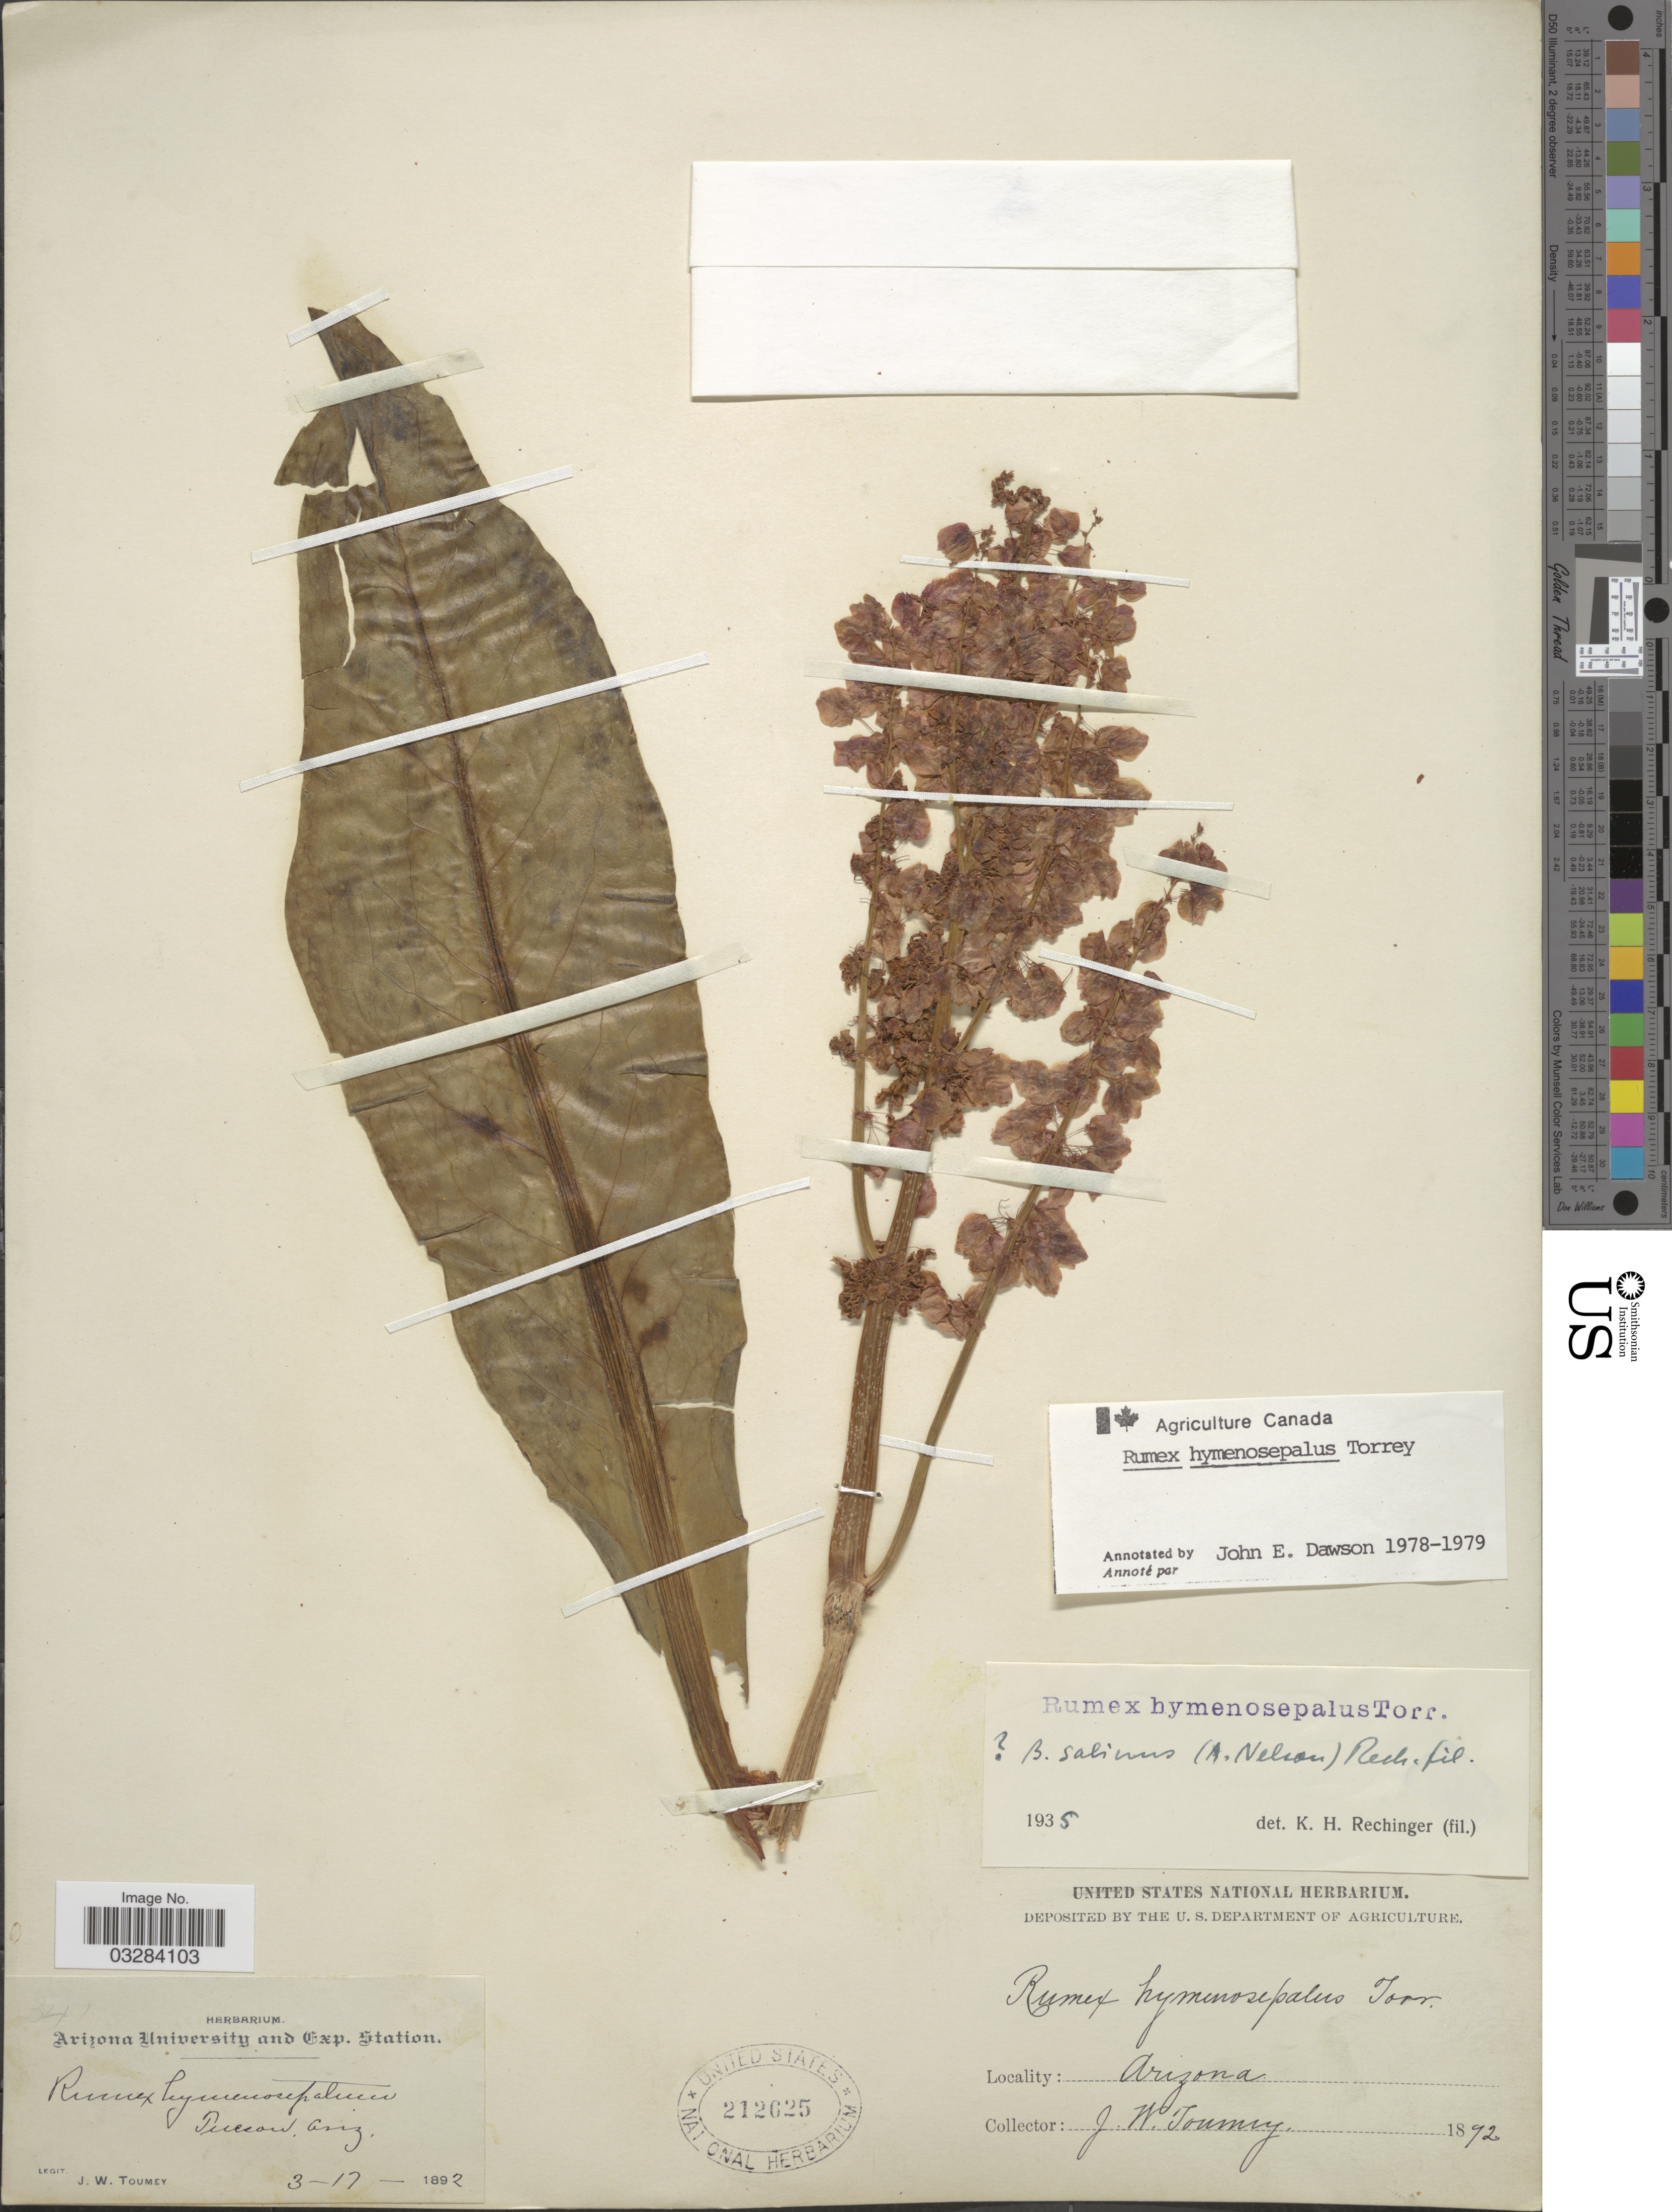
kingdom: Plantae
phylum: Tracheophyta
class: Magnoliopsida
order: Caryophyllales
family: Polygonaceae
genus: Rumex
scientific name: Rumex hymenosepalus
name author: Torr.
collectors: J. W. Toumey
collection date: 1892-03-17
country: United States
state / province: Arizona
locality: Tucson.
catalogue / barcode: US 212625